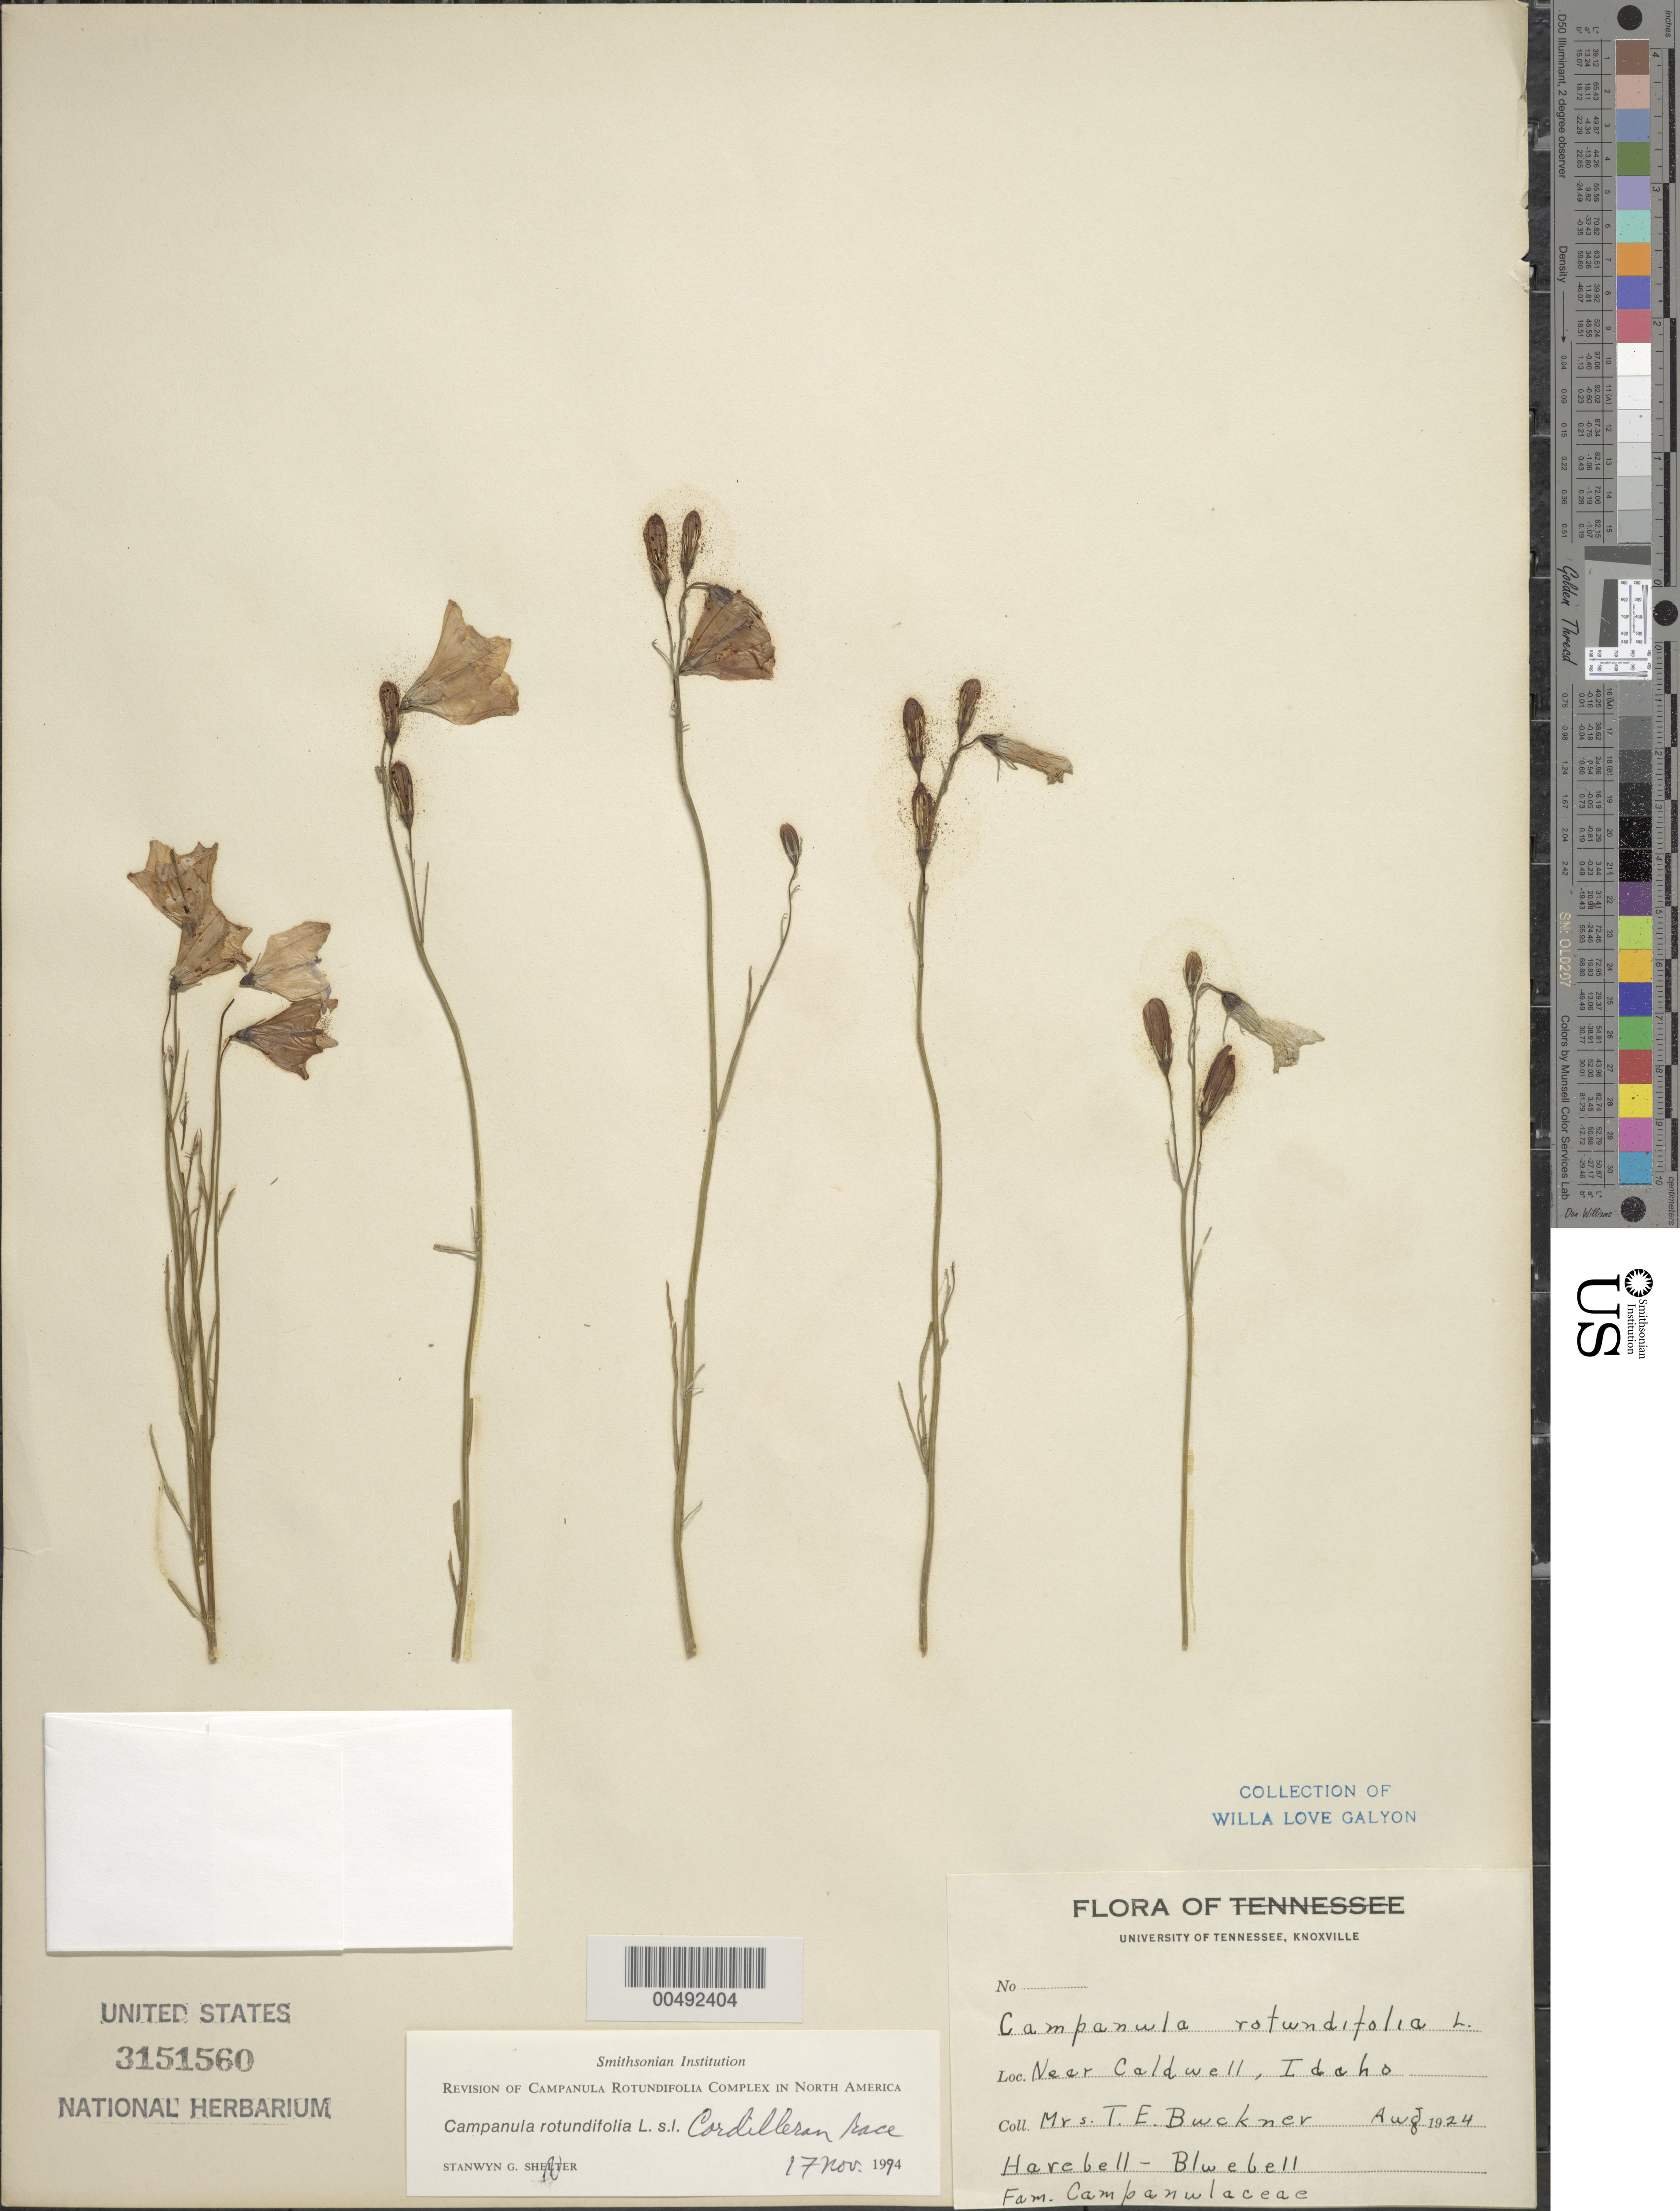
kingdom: Plantae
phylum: Tracheophyta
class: Magnoliopsida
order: Asterales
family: Campanulaceae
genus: Campanula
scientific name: Campanula rotundifolia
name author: L.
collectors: T. Buckner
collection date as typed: Aug 1924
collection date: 1924-08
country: United States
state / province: Idaho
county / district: Canyon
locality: near Caldwell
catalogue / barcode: US 3151560